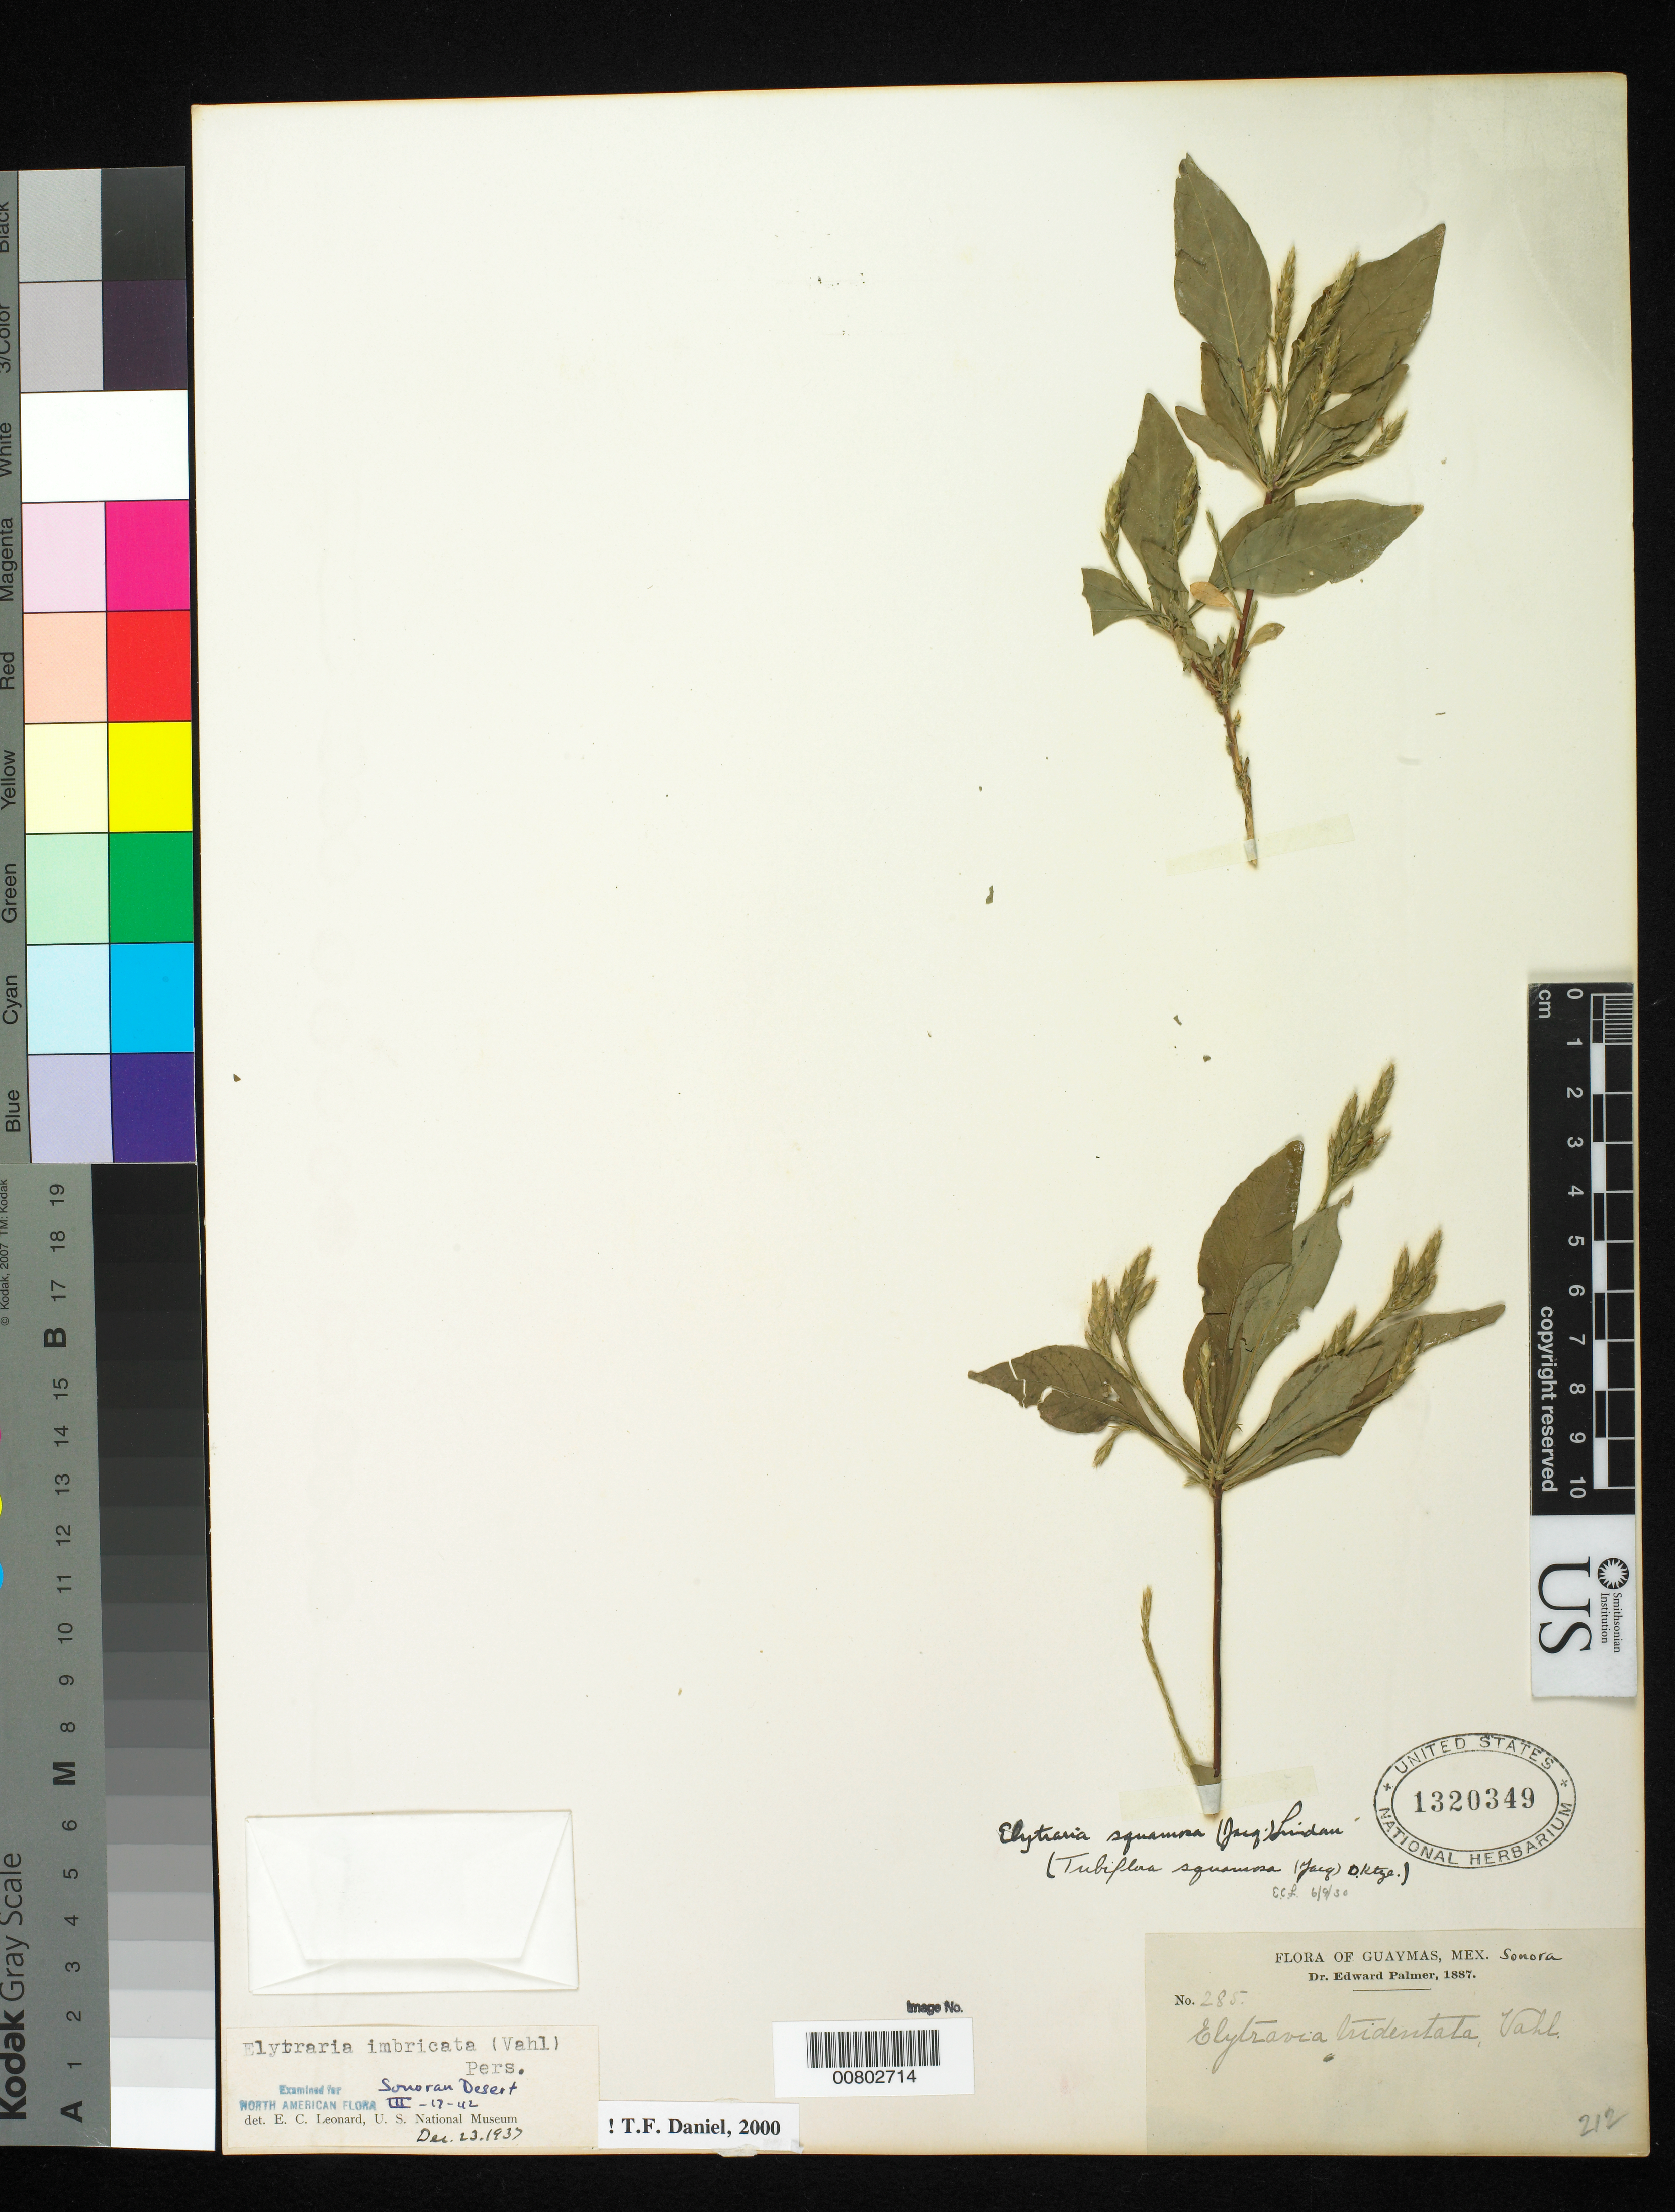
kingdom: Plantae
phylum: Tracheophyta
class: Magnoliopsida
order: Lamiales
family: Acanthaceae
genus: Elytraria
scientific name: Elytraria imbricata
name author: (Vahl) Pers.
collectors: E. Palmer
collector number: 285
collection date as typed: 1887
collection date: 1887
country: Mexico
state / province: Sonora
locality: Guaymas, Sonora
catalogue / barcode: US 1320349